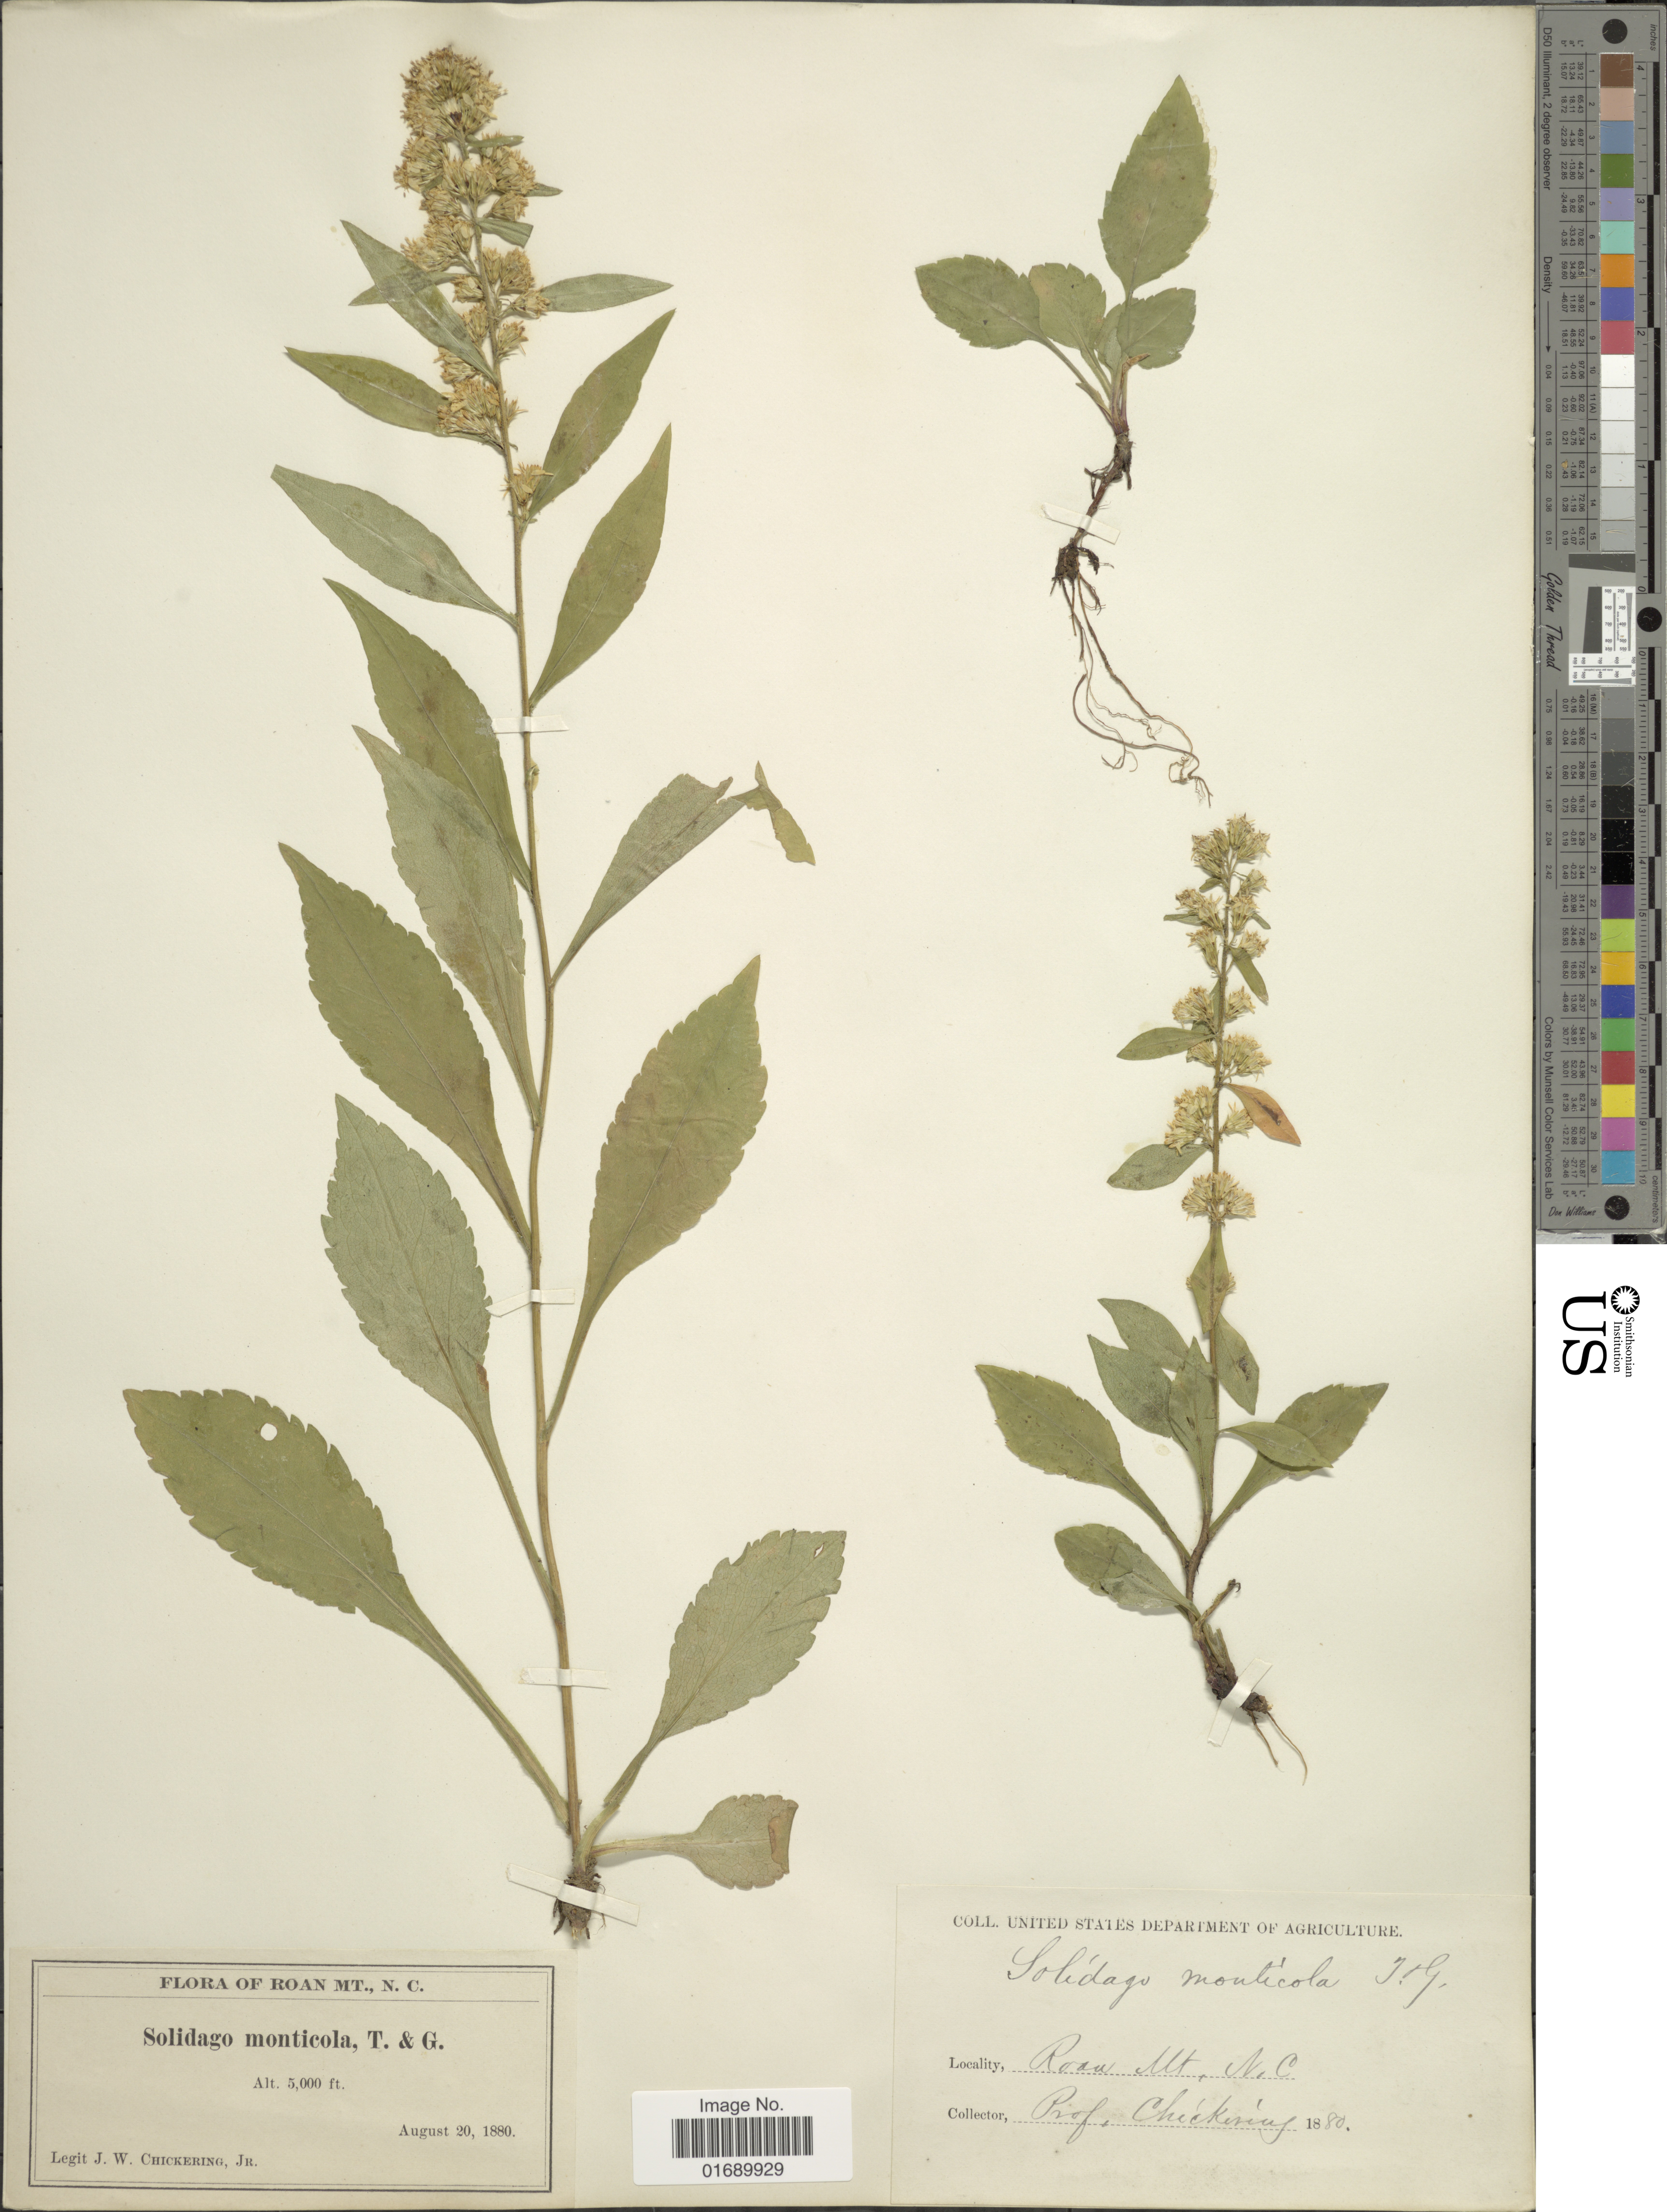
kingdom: Plantae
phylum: Tracheophyta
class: Magnoliopsida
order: Asterales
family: Asteraceae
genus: Solidago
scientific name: Solidago roanensis var. monticola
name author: (Torr. & A. Gray) Fernald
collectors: J. W. Chickering Jr.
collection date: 1880-08-20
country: United States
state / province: North Carolina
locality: Roan Mt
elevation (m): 1524